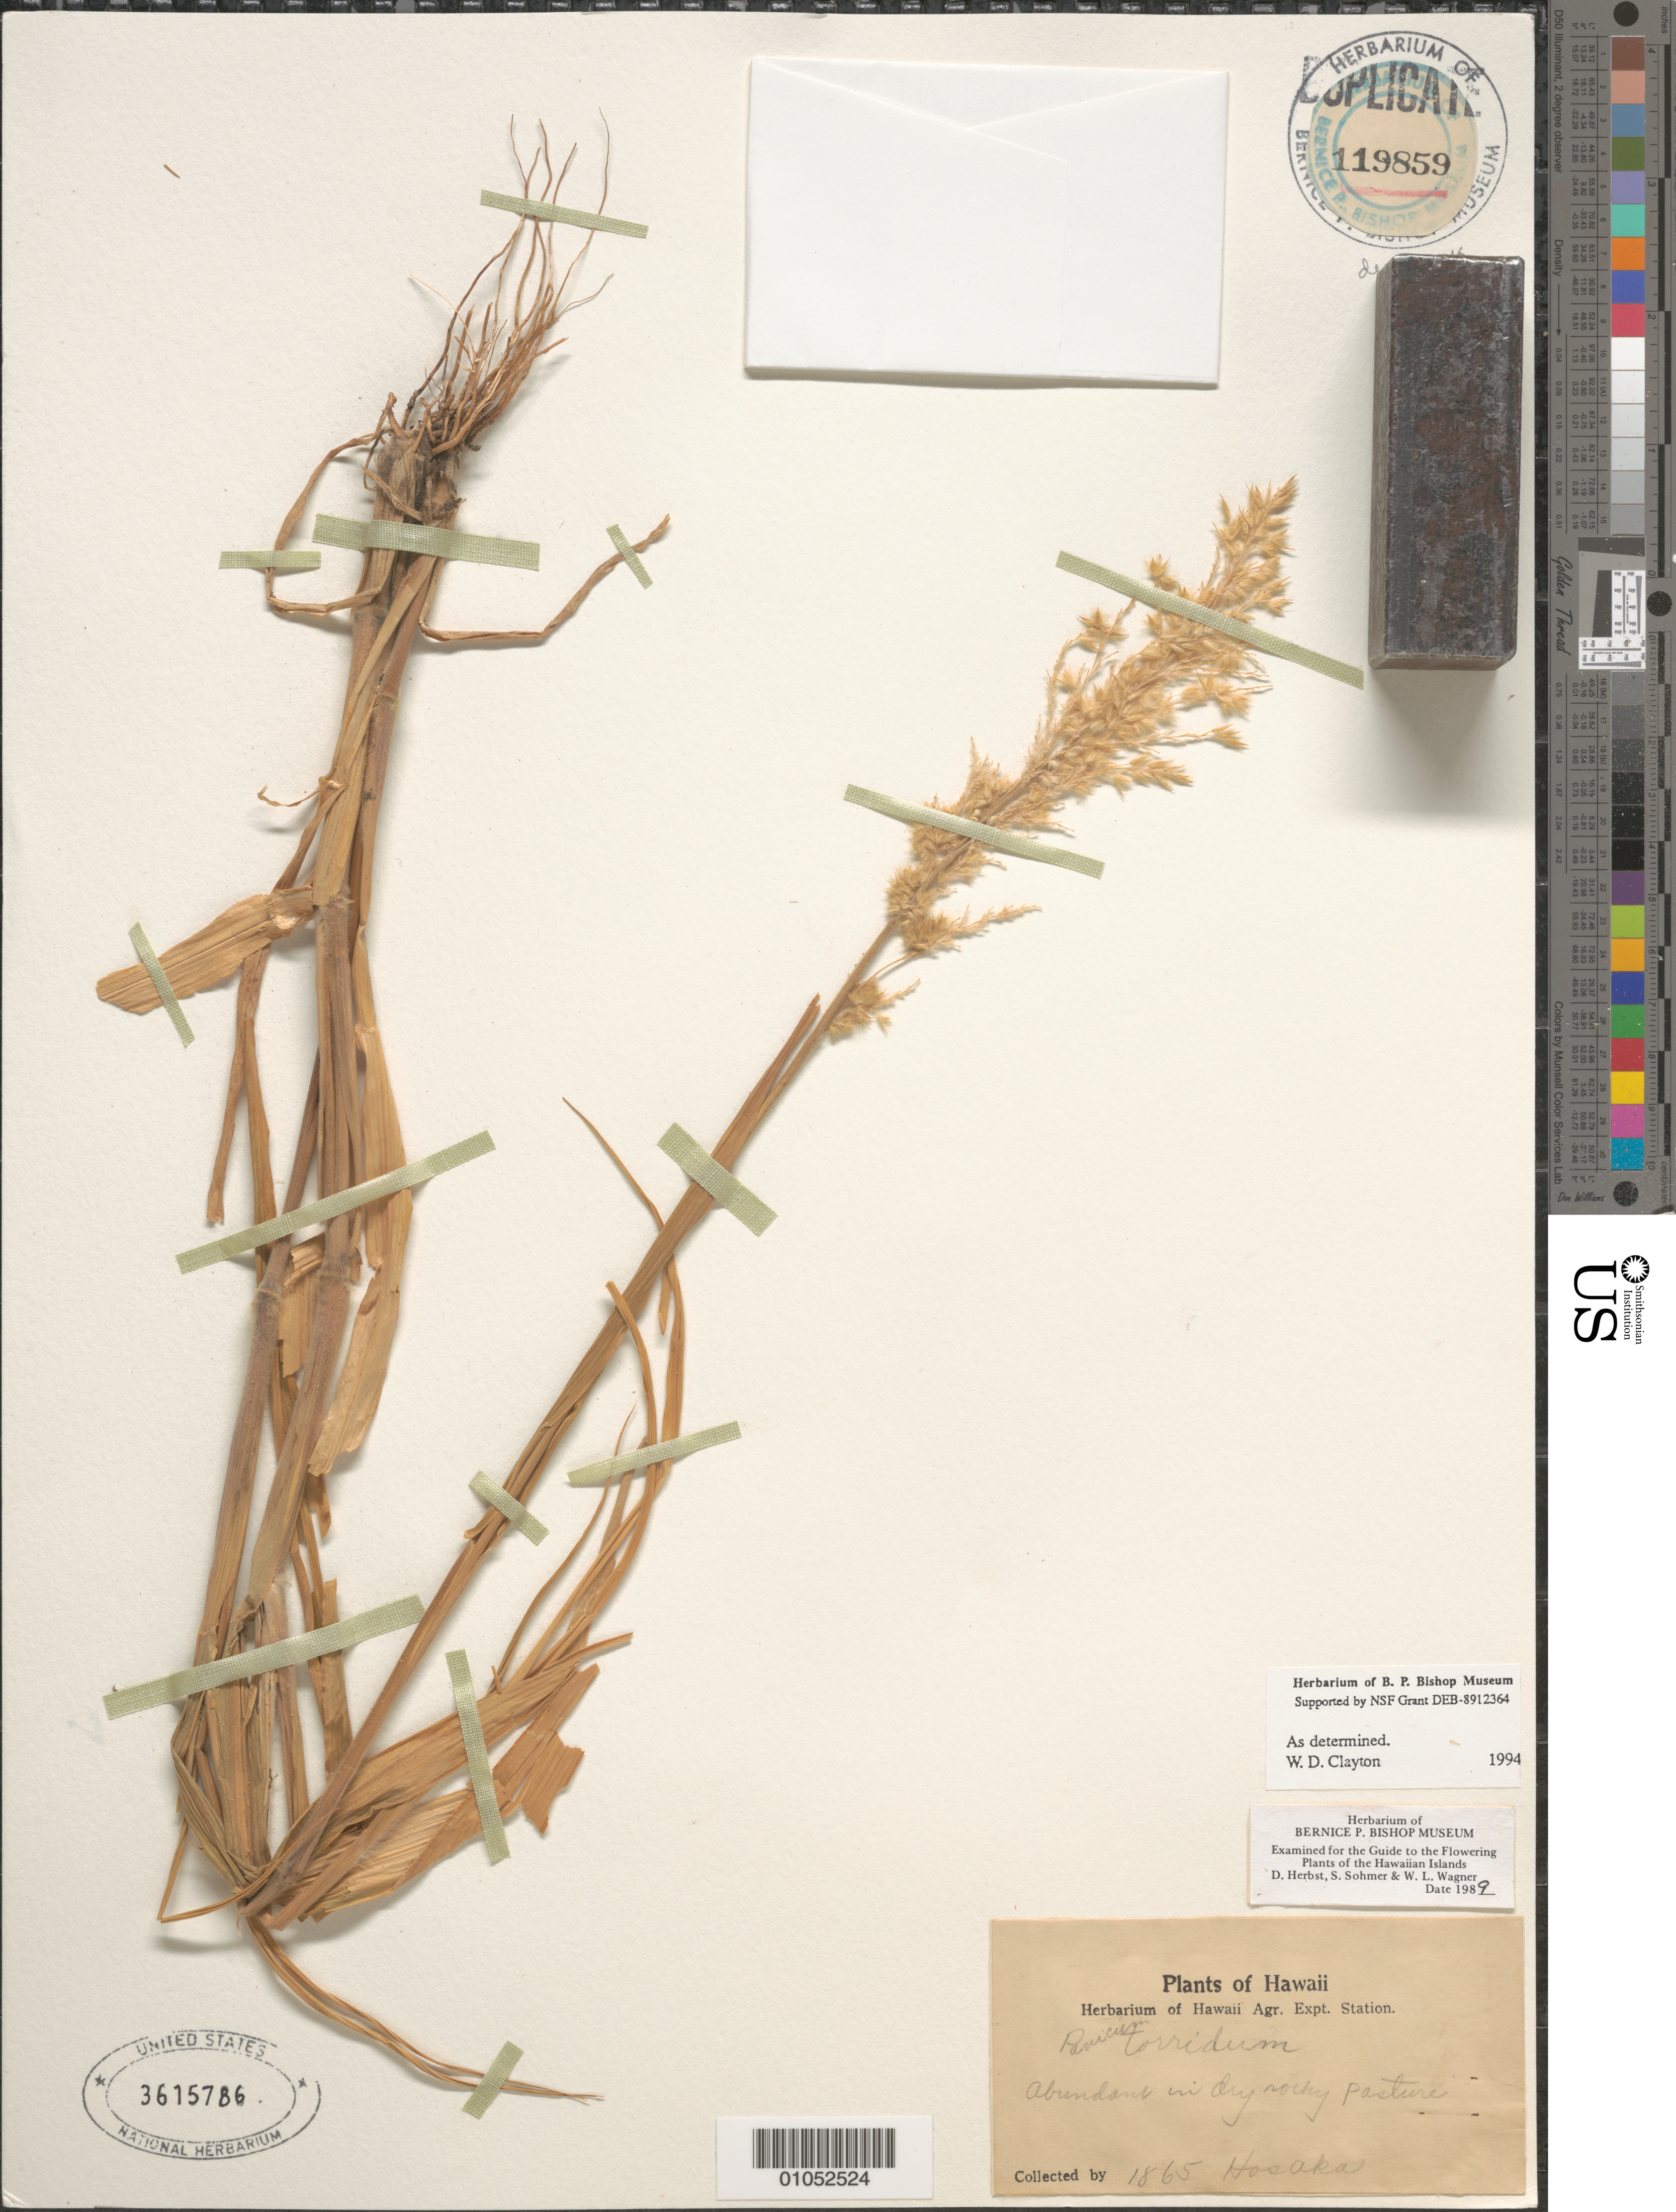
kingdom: Plantae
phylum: Tracheophyta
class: Liliopsida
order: Poales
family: Poaceae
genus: Panicum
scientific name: Panicum torridum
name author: Gaudich.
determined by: Clayton, W. D.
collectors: Hosaka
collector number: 1865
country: United States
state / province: Hawaii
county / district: Hawaii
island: Hawaii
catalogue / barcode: US 3615786